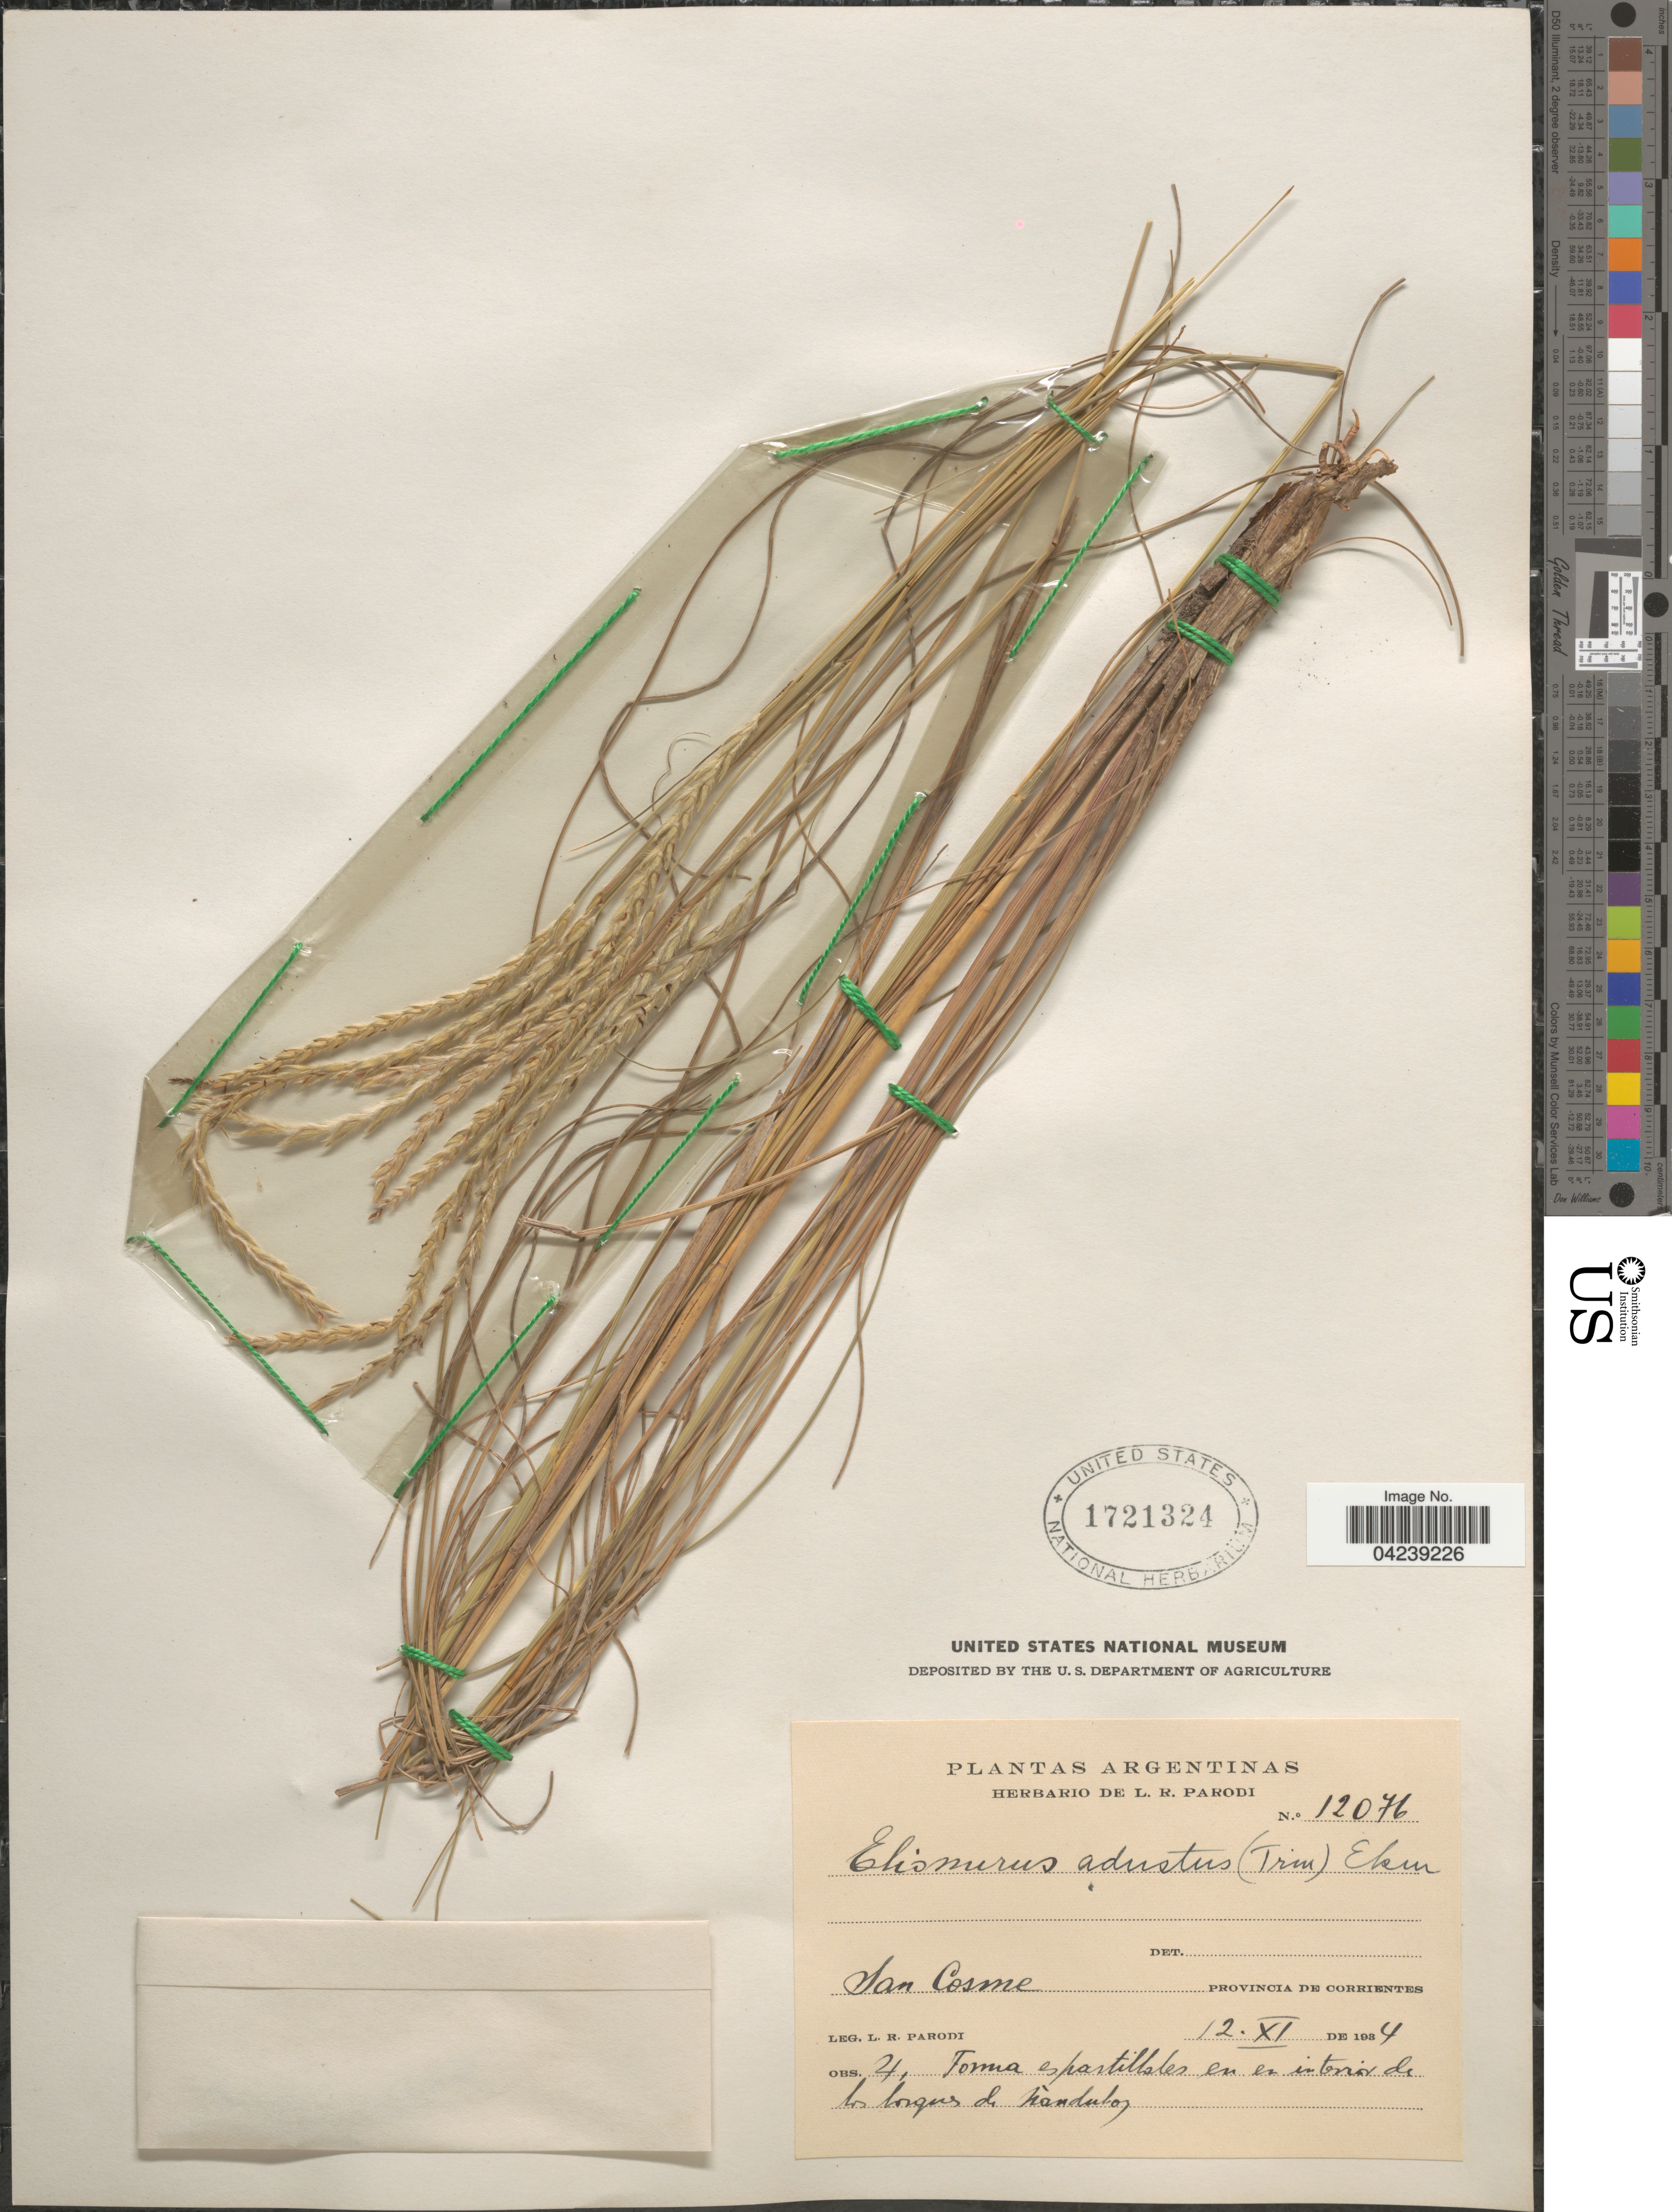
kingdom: Plantae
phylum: Tracheophyta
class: Liliopsida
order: Poales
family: Poaceae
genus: Elionurus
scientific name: Elionurus muticus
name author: (Spreng.) Kuntze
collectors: L. R. Parodi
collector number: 12076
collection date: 1934-11-12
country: Argentina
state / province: Corrientes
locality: San Cosme.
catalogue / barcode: US 1721324